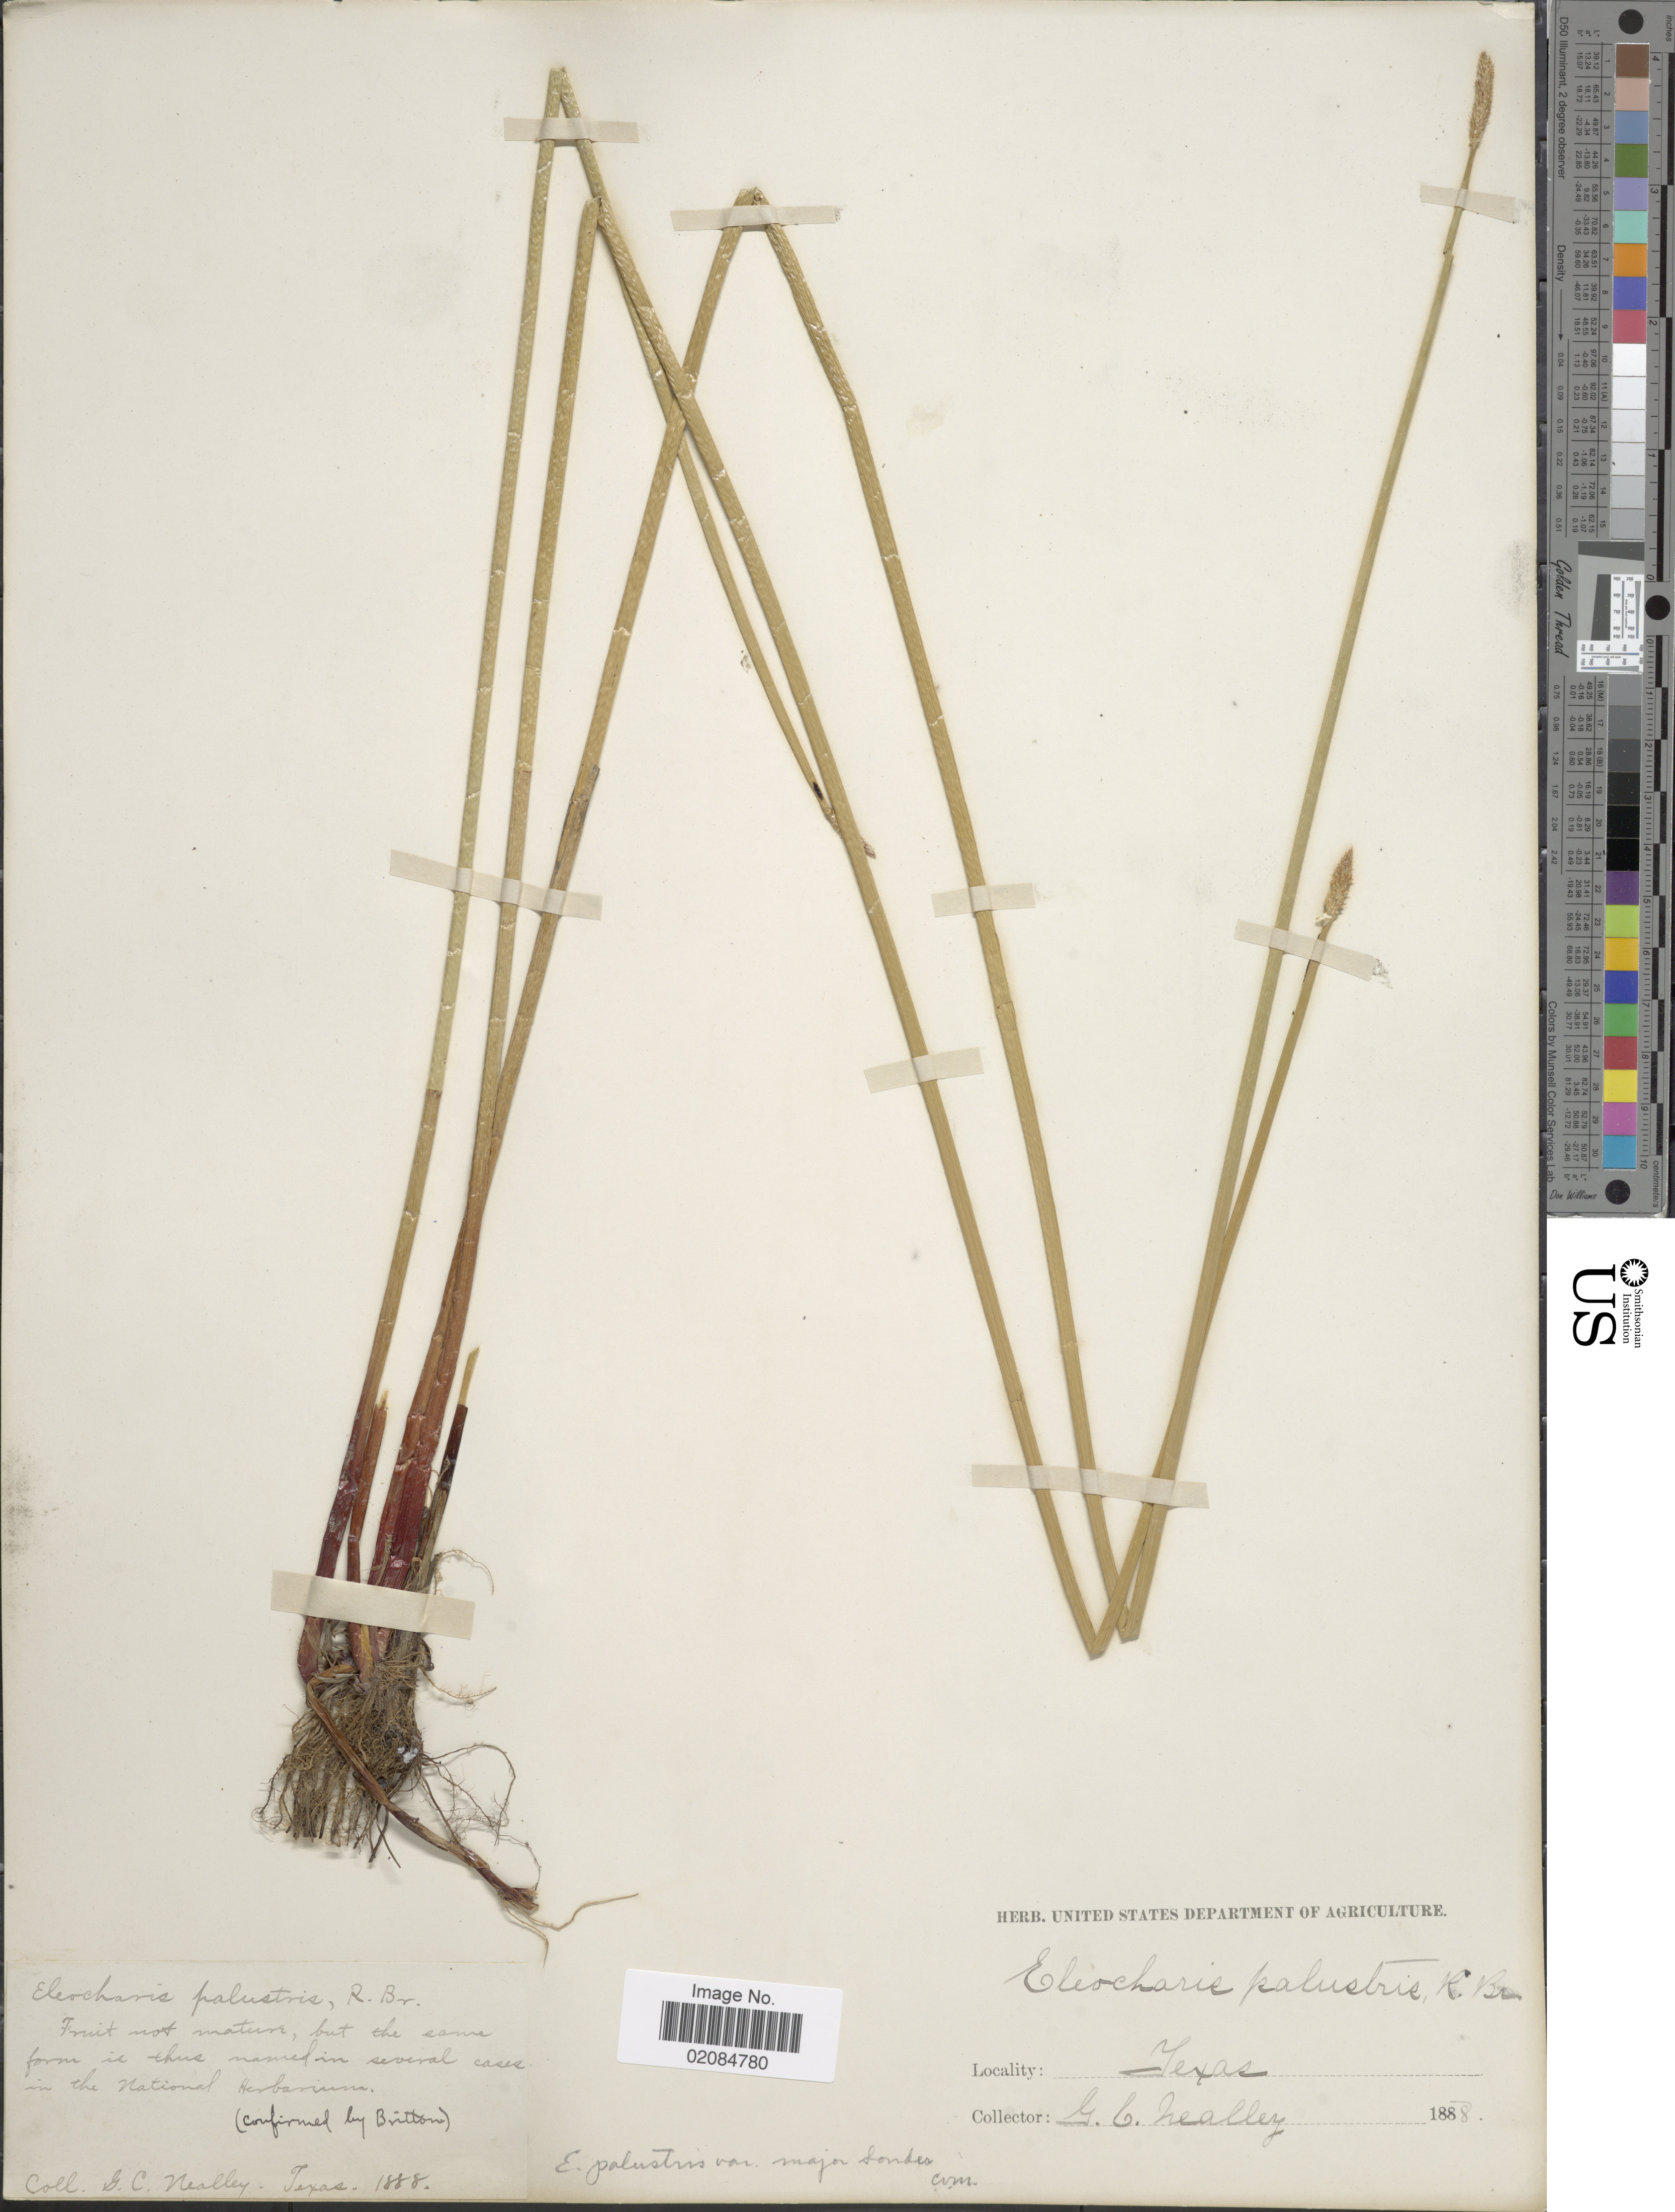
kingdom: Plantae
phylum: Tracheophyta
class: Liliopsida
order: Poales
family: Cyperaceae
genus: Eleocharis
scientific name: Eleocharis palustris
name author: (L.) Roem. & Schult.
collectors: G. C. Nealley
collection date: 1888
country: United States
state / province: Texas